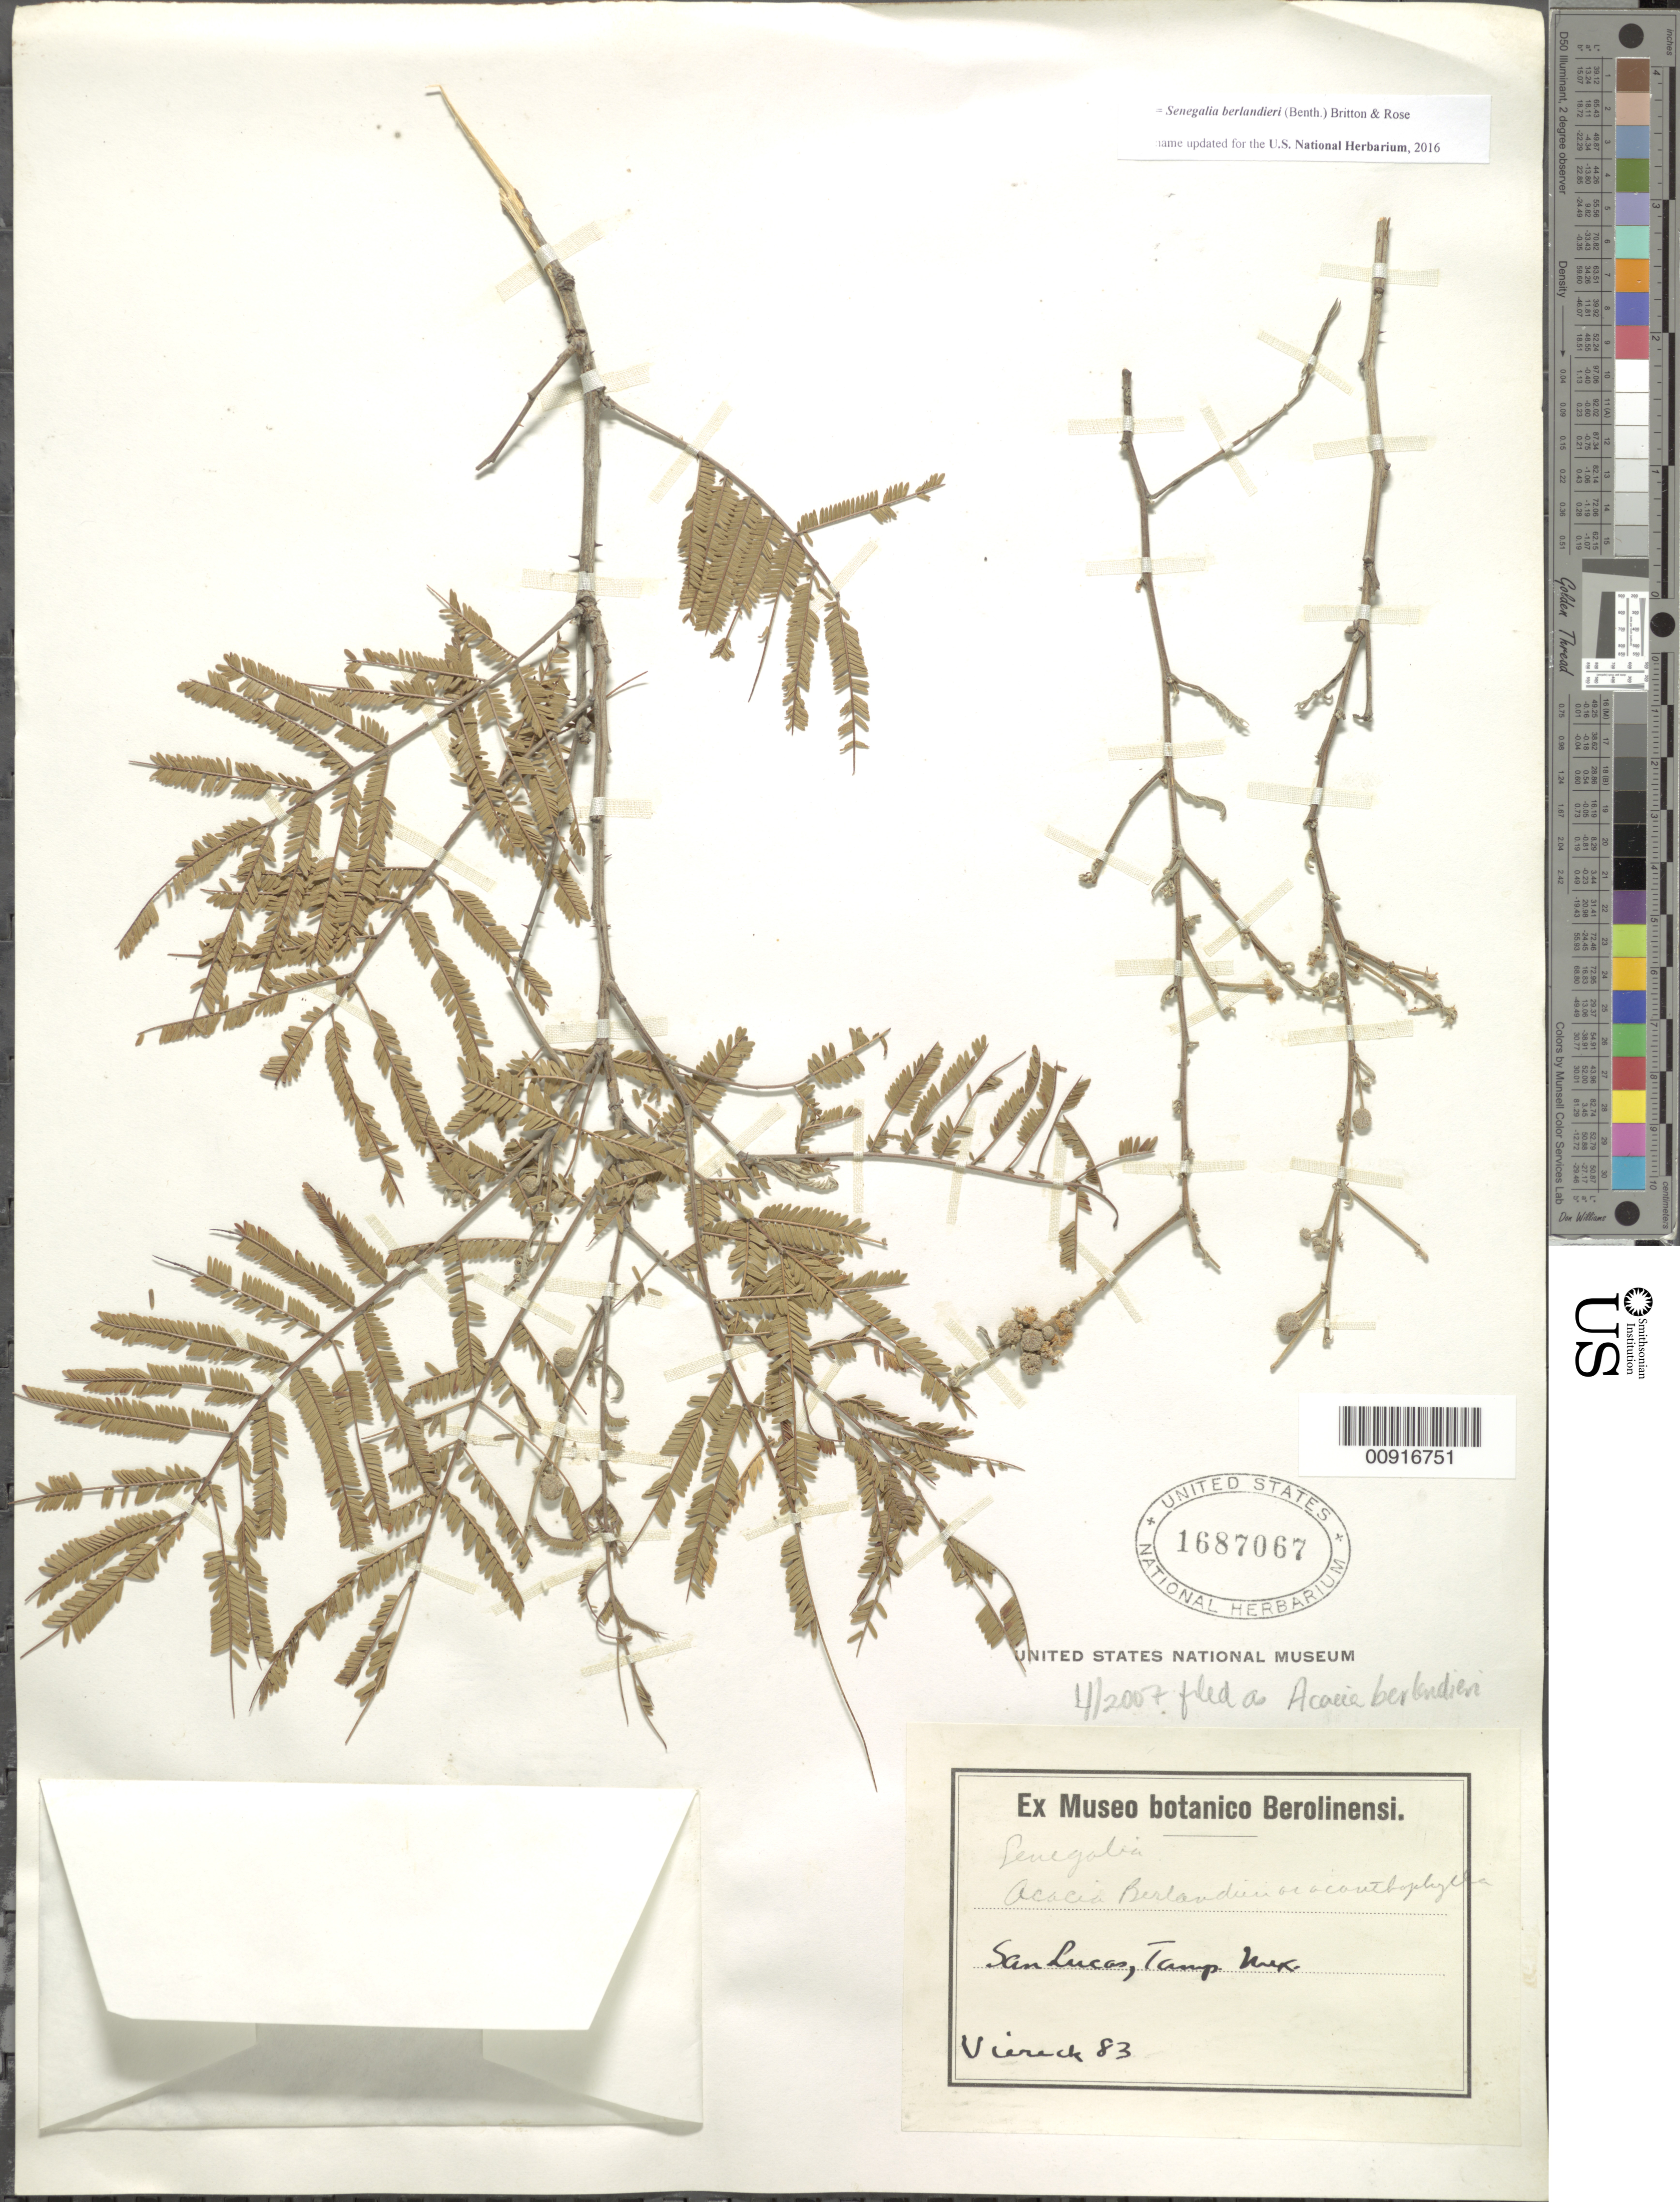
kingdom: Plantae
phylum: Tracheophyta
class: Magnoliopsida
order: Fabales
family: Fabaceae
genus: Senegalia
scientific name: Senegalia berlandieri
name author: (Benth.) Britton & Rose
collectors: H. W. Viereck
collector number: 83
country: Mexico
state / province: Tamaulipas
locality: San Lucas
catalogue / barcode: US 1687067